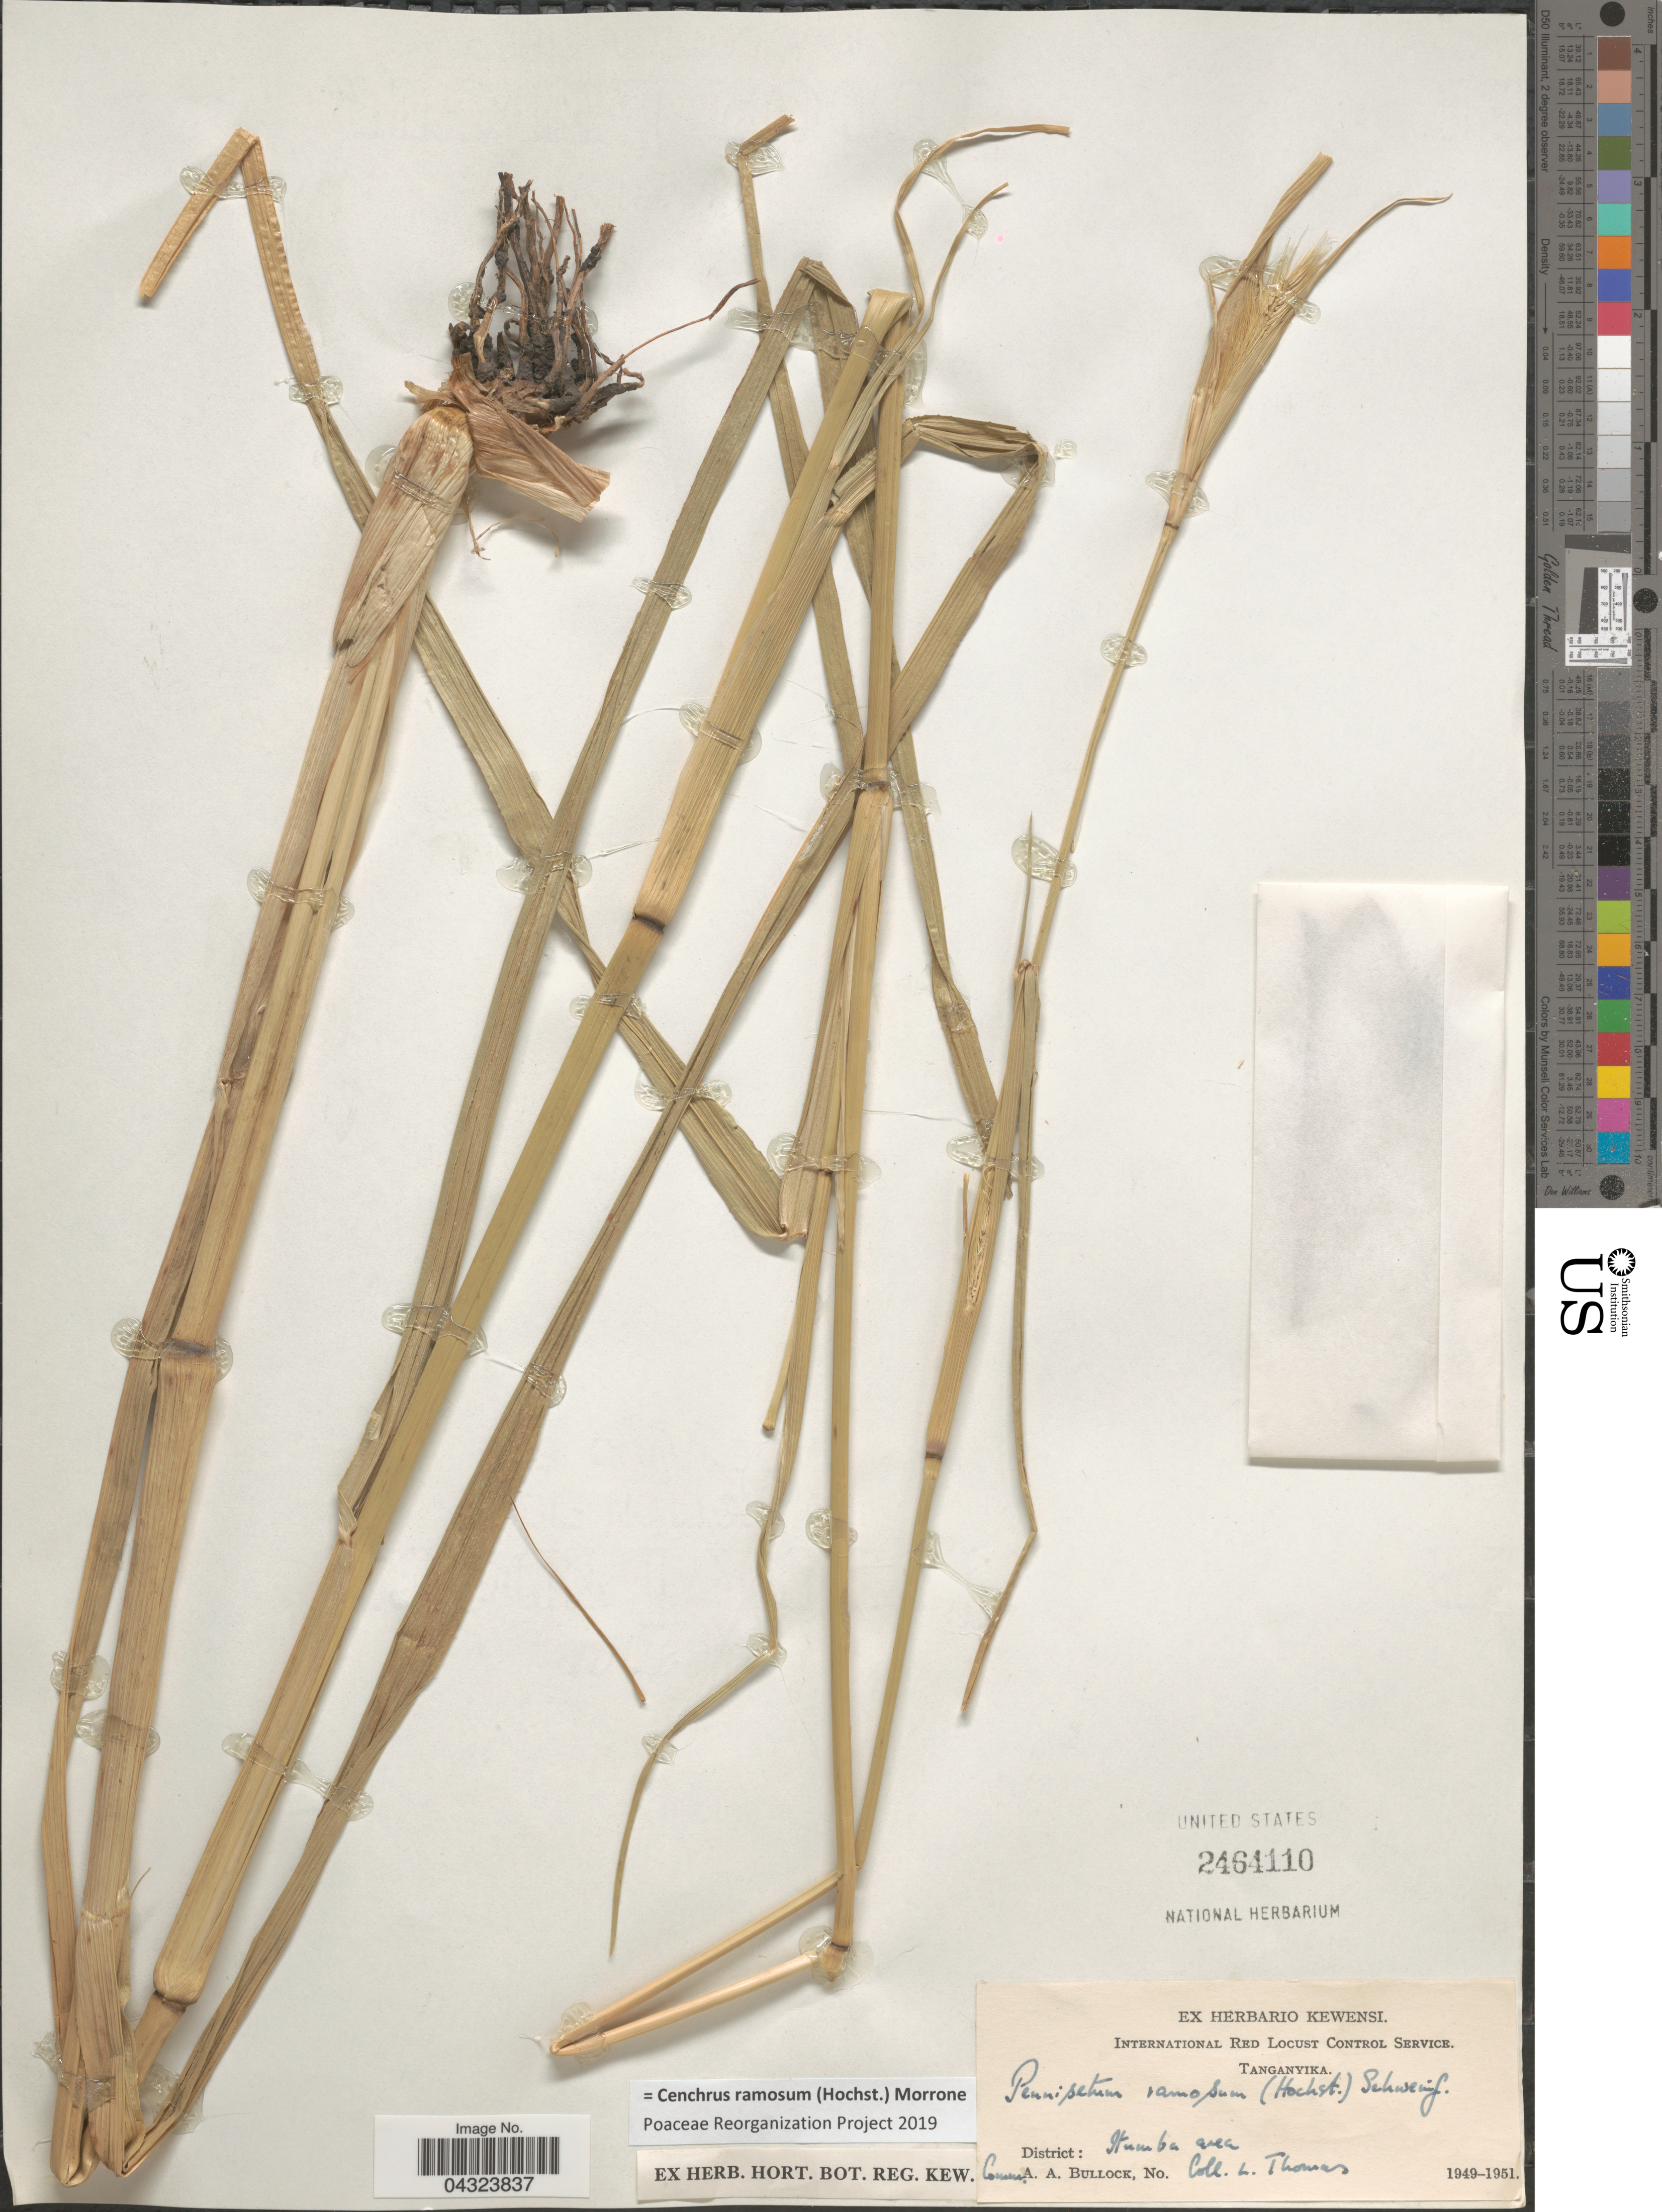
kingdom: Plantae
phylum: Tracheophyta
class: Liliopsida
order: Poales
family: Poaceae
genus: Cenchrus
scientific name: Cenchrus ramosum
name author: (Hochst.) Morrone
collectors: L. Thomas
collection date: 1949/1951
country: Tanzania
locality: Tanganyika. District Itumbu area.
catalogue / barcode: US 2464110